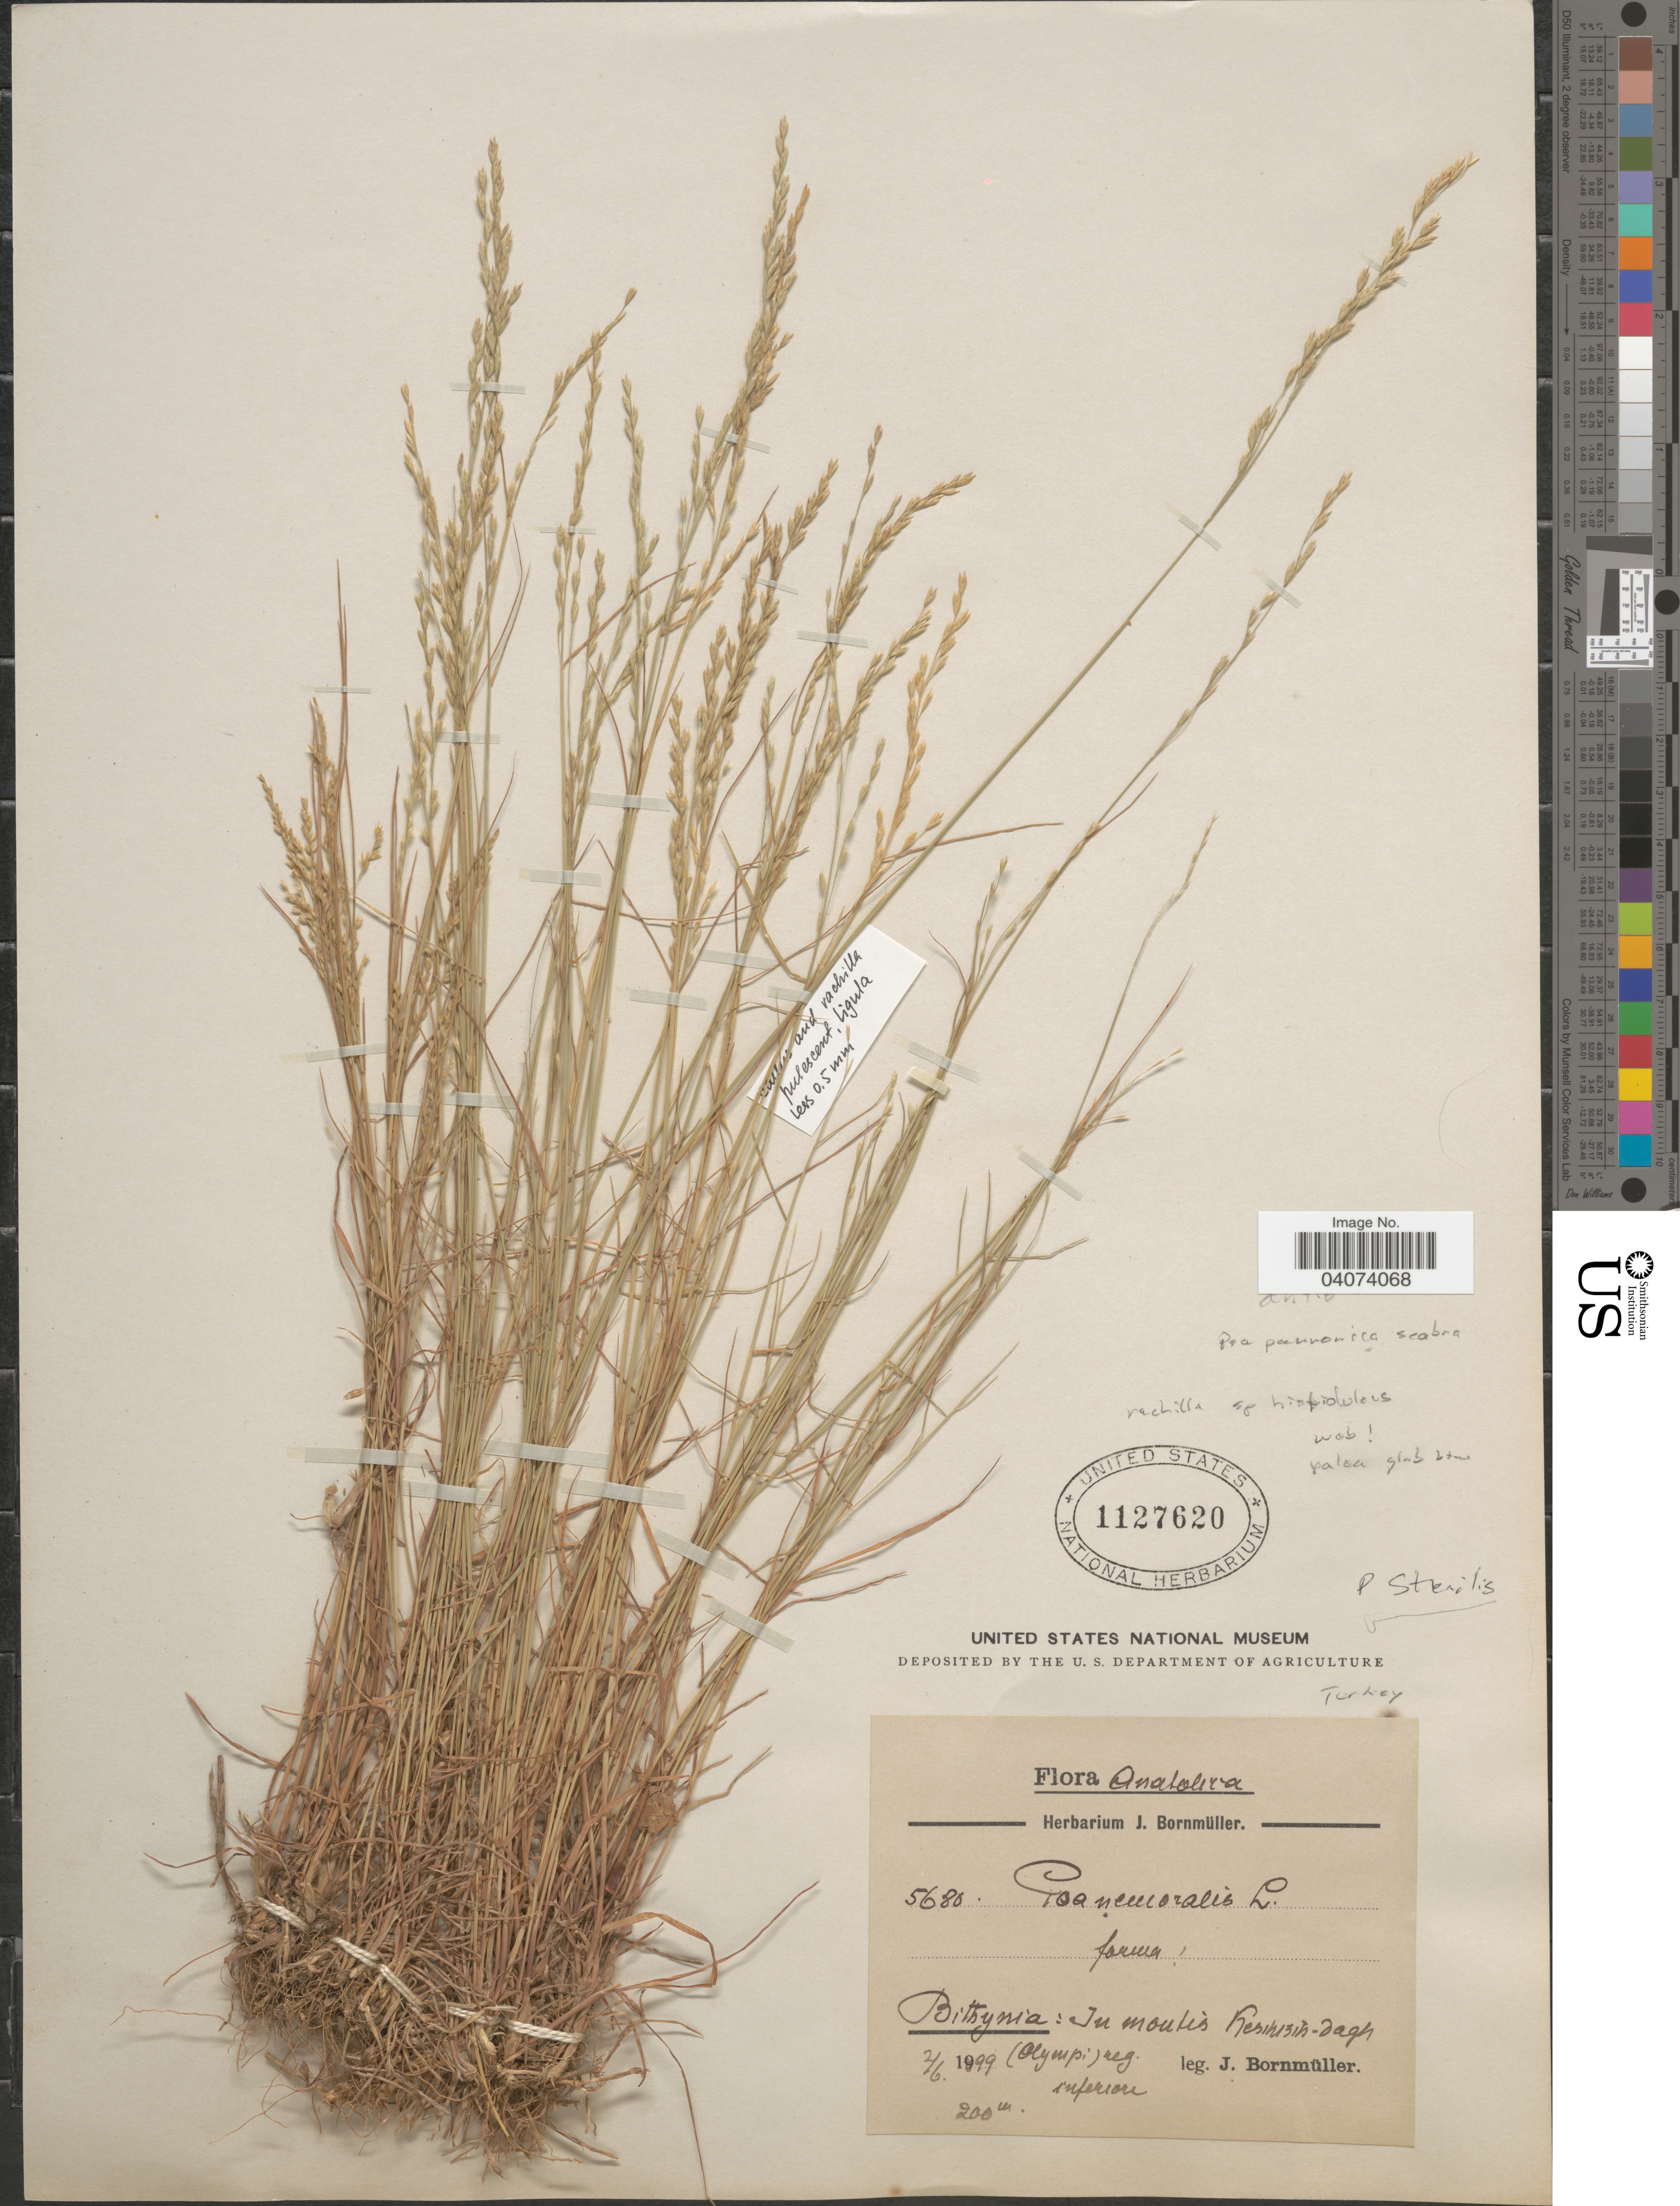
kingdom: Plantae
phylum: Tracheophyta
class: Liliopsida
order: Poales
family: Poaceae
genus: Poa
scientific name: Poa sterilis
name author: M. Bieb.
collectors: J. Bornmüller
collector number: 5680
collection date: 1999-06-02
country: Turkey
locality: Anatolica. Bithynia: In montis Kesikisih-dagh. (Olympi) reg. inferiore.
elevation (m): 200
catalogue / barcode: US 1127620